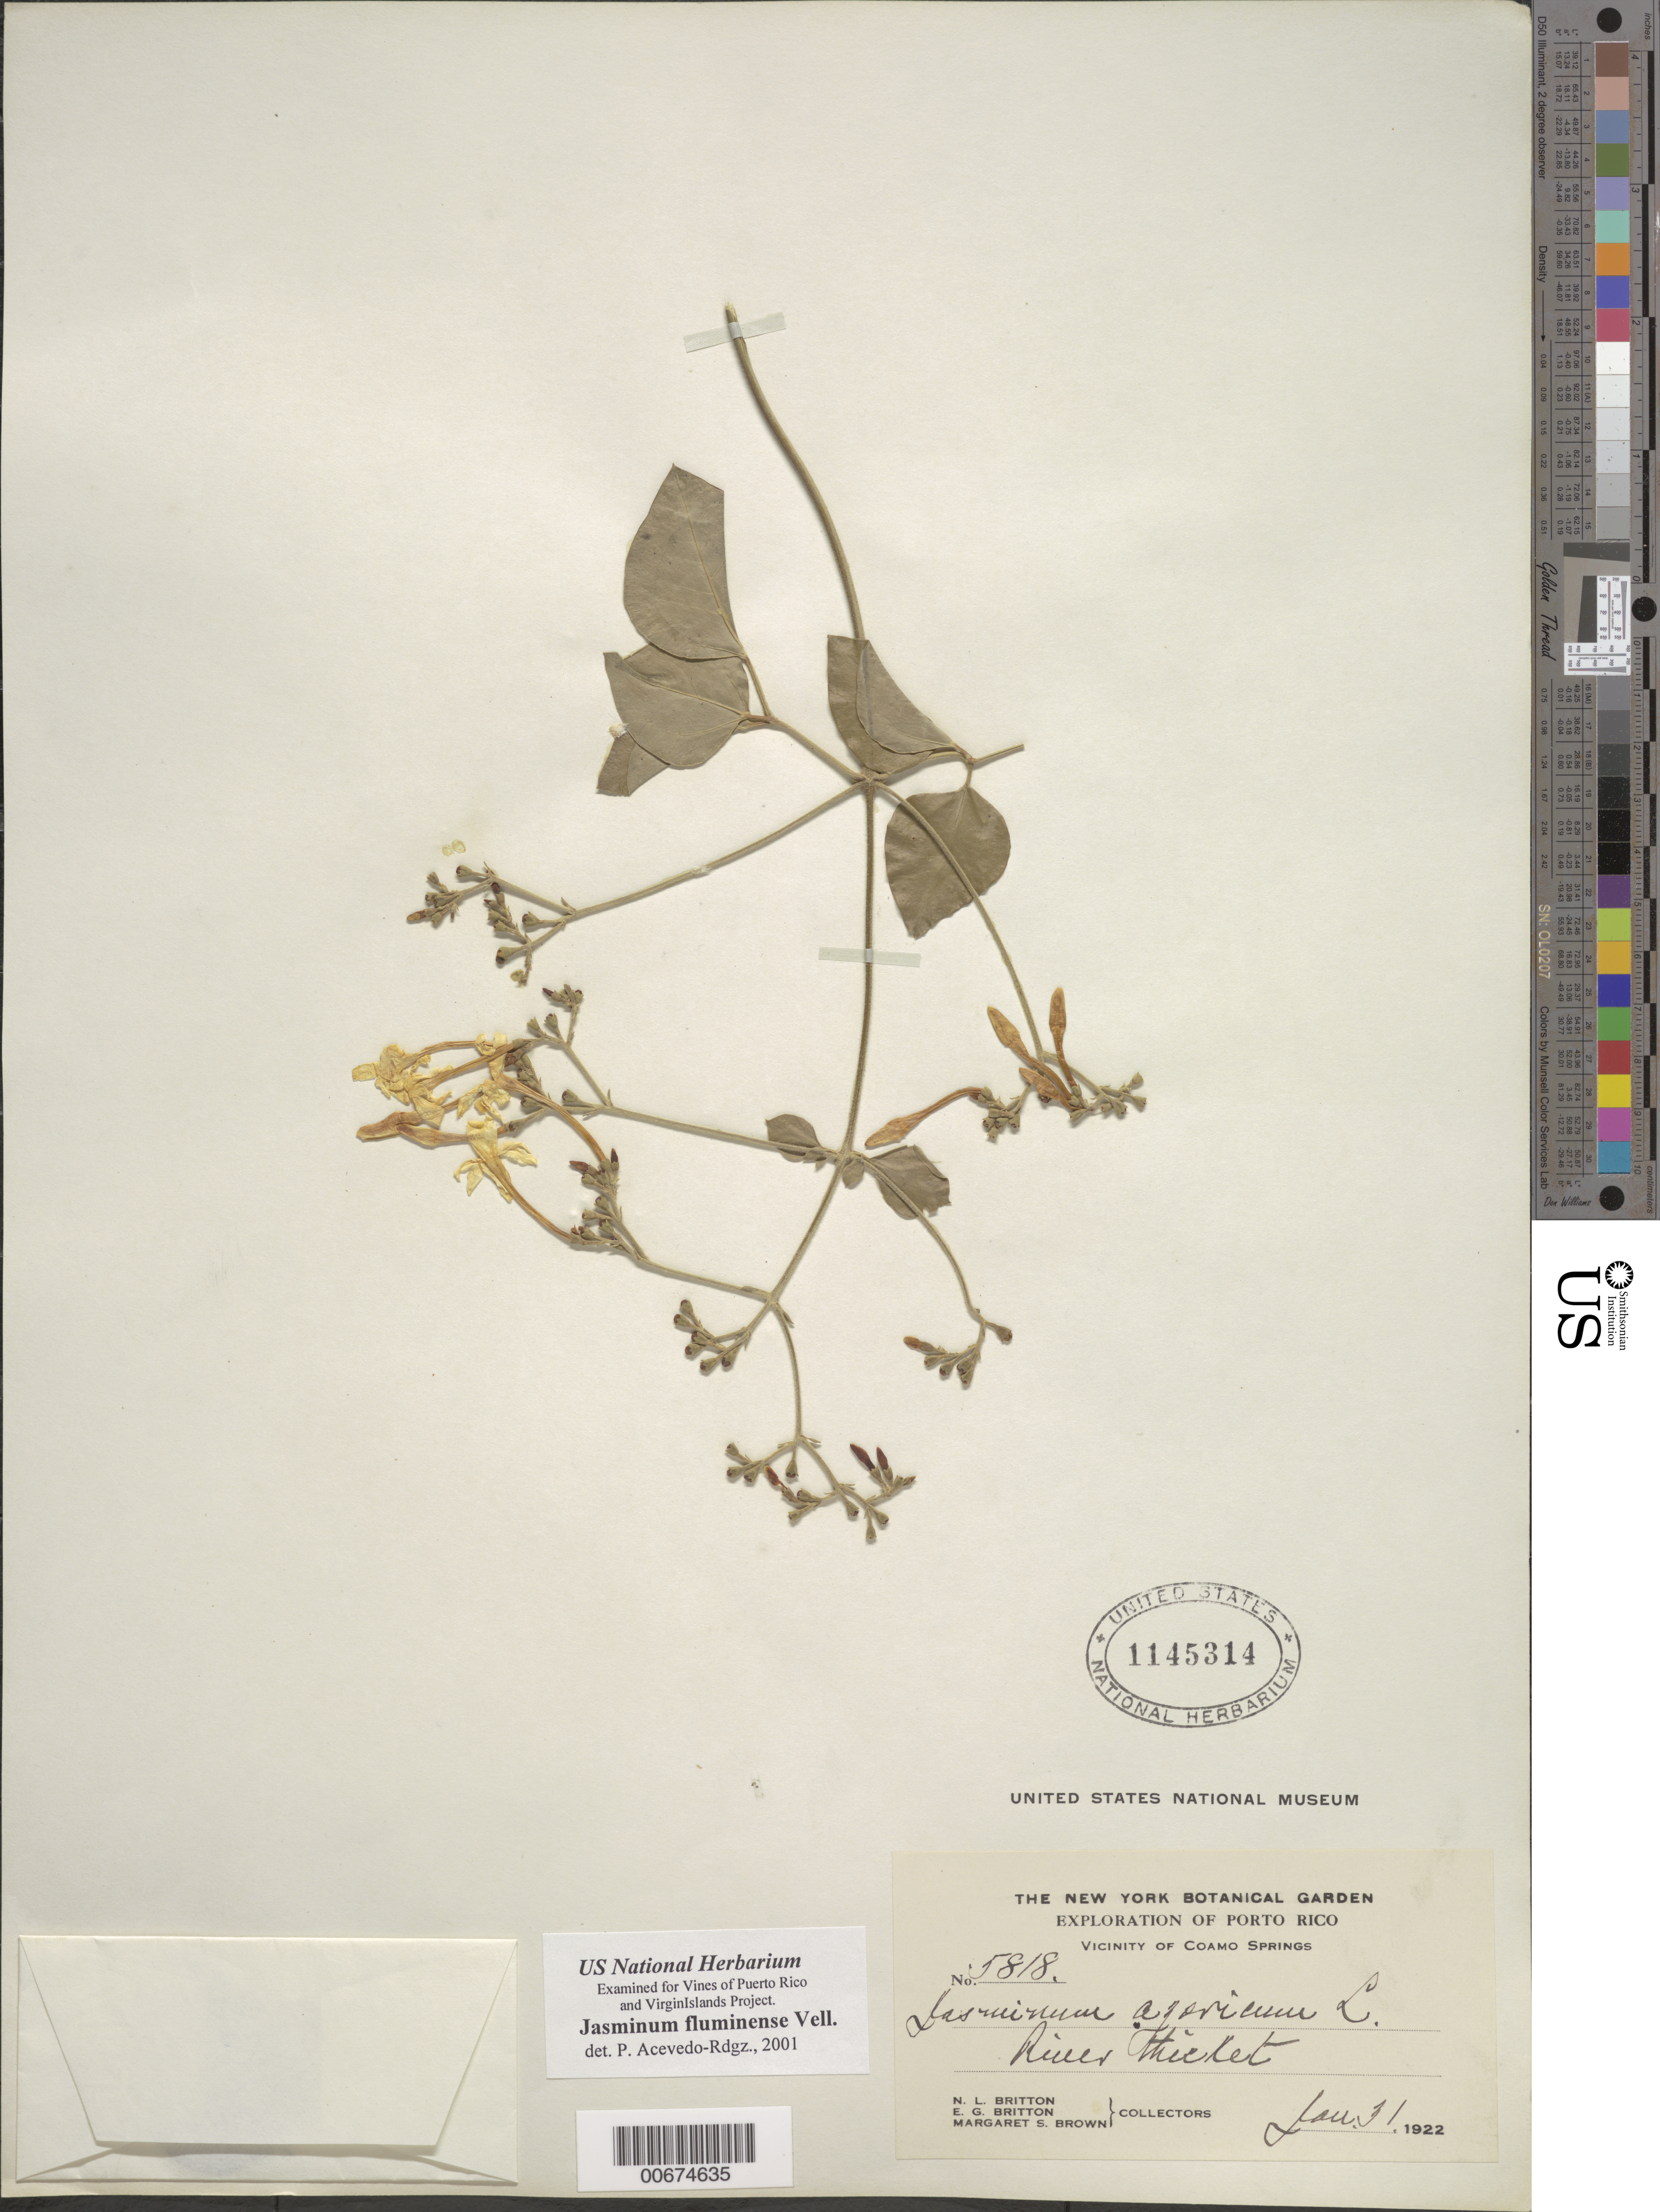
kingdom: Plantae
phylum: Tracheophyta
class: Magnoliopsida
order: Lamiales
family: Oleaceae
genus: Jasminum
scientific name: Jasminum fluminense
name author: Vell.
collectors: N. Britton & et al.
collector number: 5818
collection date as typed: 31 Jan 1922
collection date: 1922-01-31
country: Puerto Rico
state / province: Coamo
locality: vicinity of Coamo Springs. River thicket.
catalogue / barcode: US 1145314